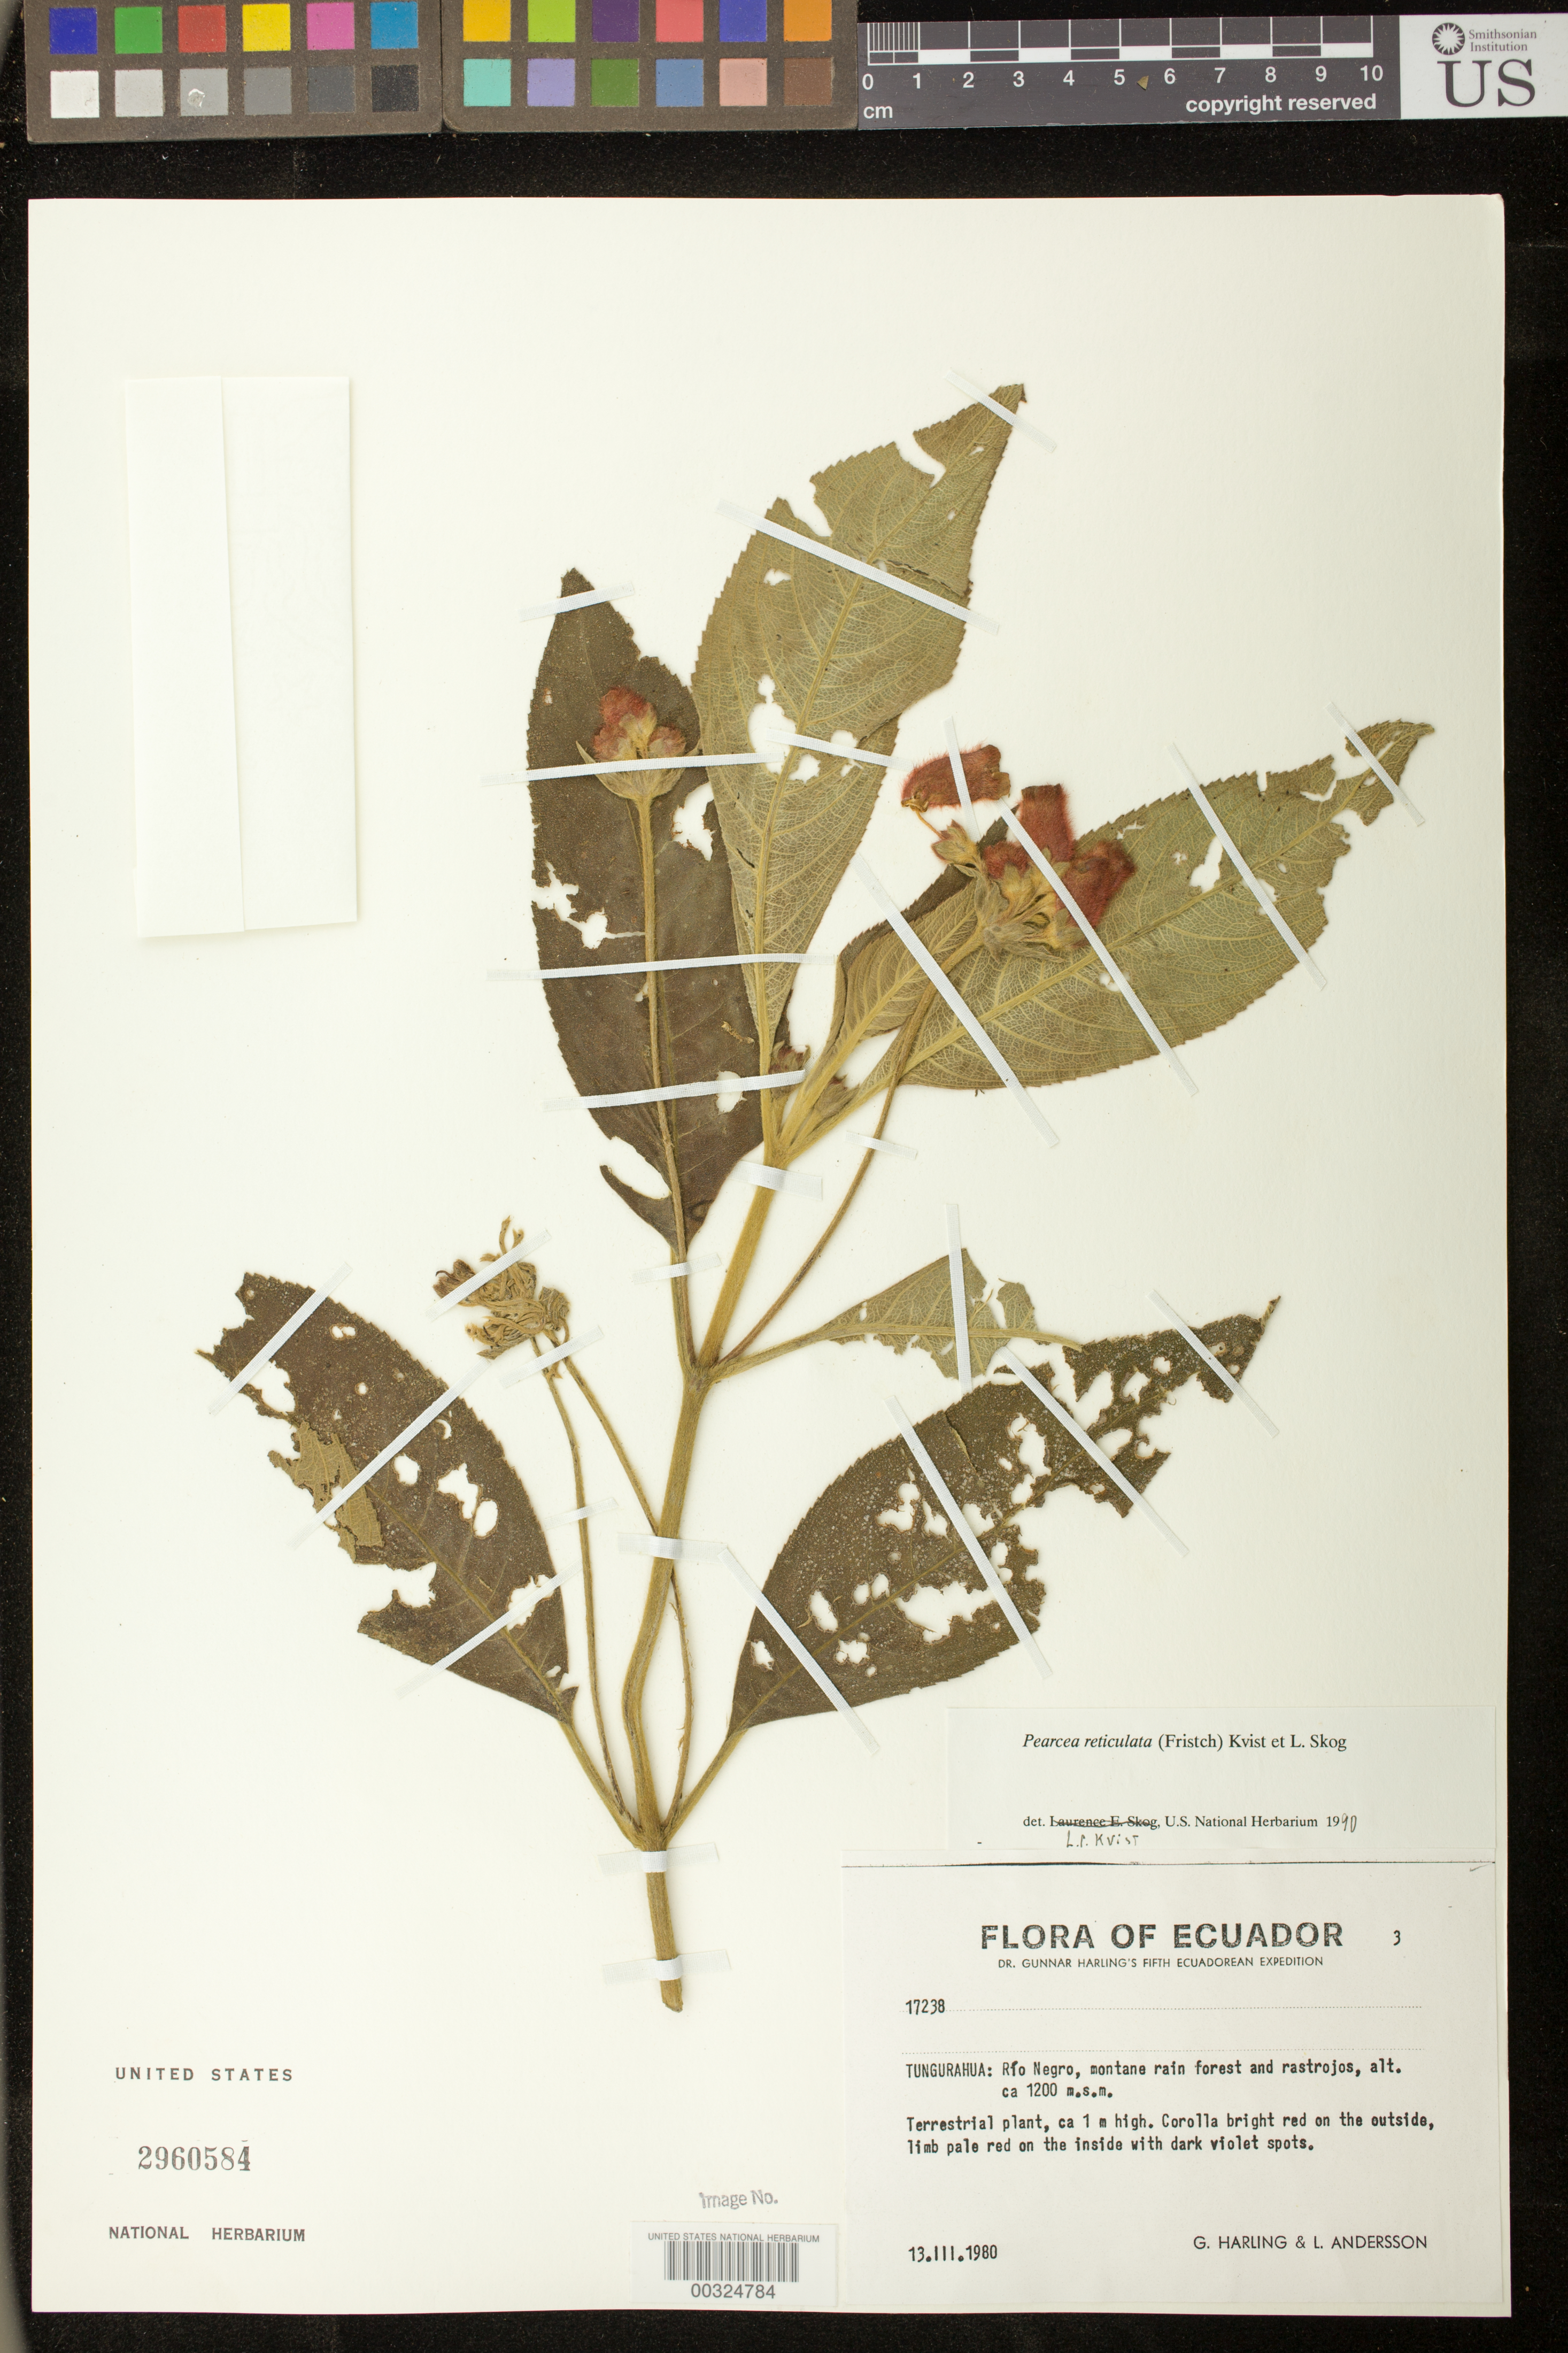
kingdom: Plantae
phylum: Tracheophyta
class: Magnoliopsida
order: Lamiales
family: Gesneriaceae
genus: Pearcea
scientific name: Pearcea reticulata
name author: (Fritsch) L.P. Kvist & L.E. Skog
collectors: G. Harling & L. Andersson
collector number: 17238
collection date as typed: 13 Mar 1980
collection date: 1980-03-13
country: Ecuador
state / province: Tungurahua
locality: Rio Negro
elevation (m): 1200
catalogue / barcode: US 2960584